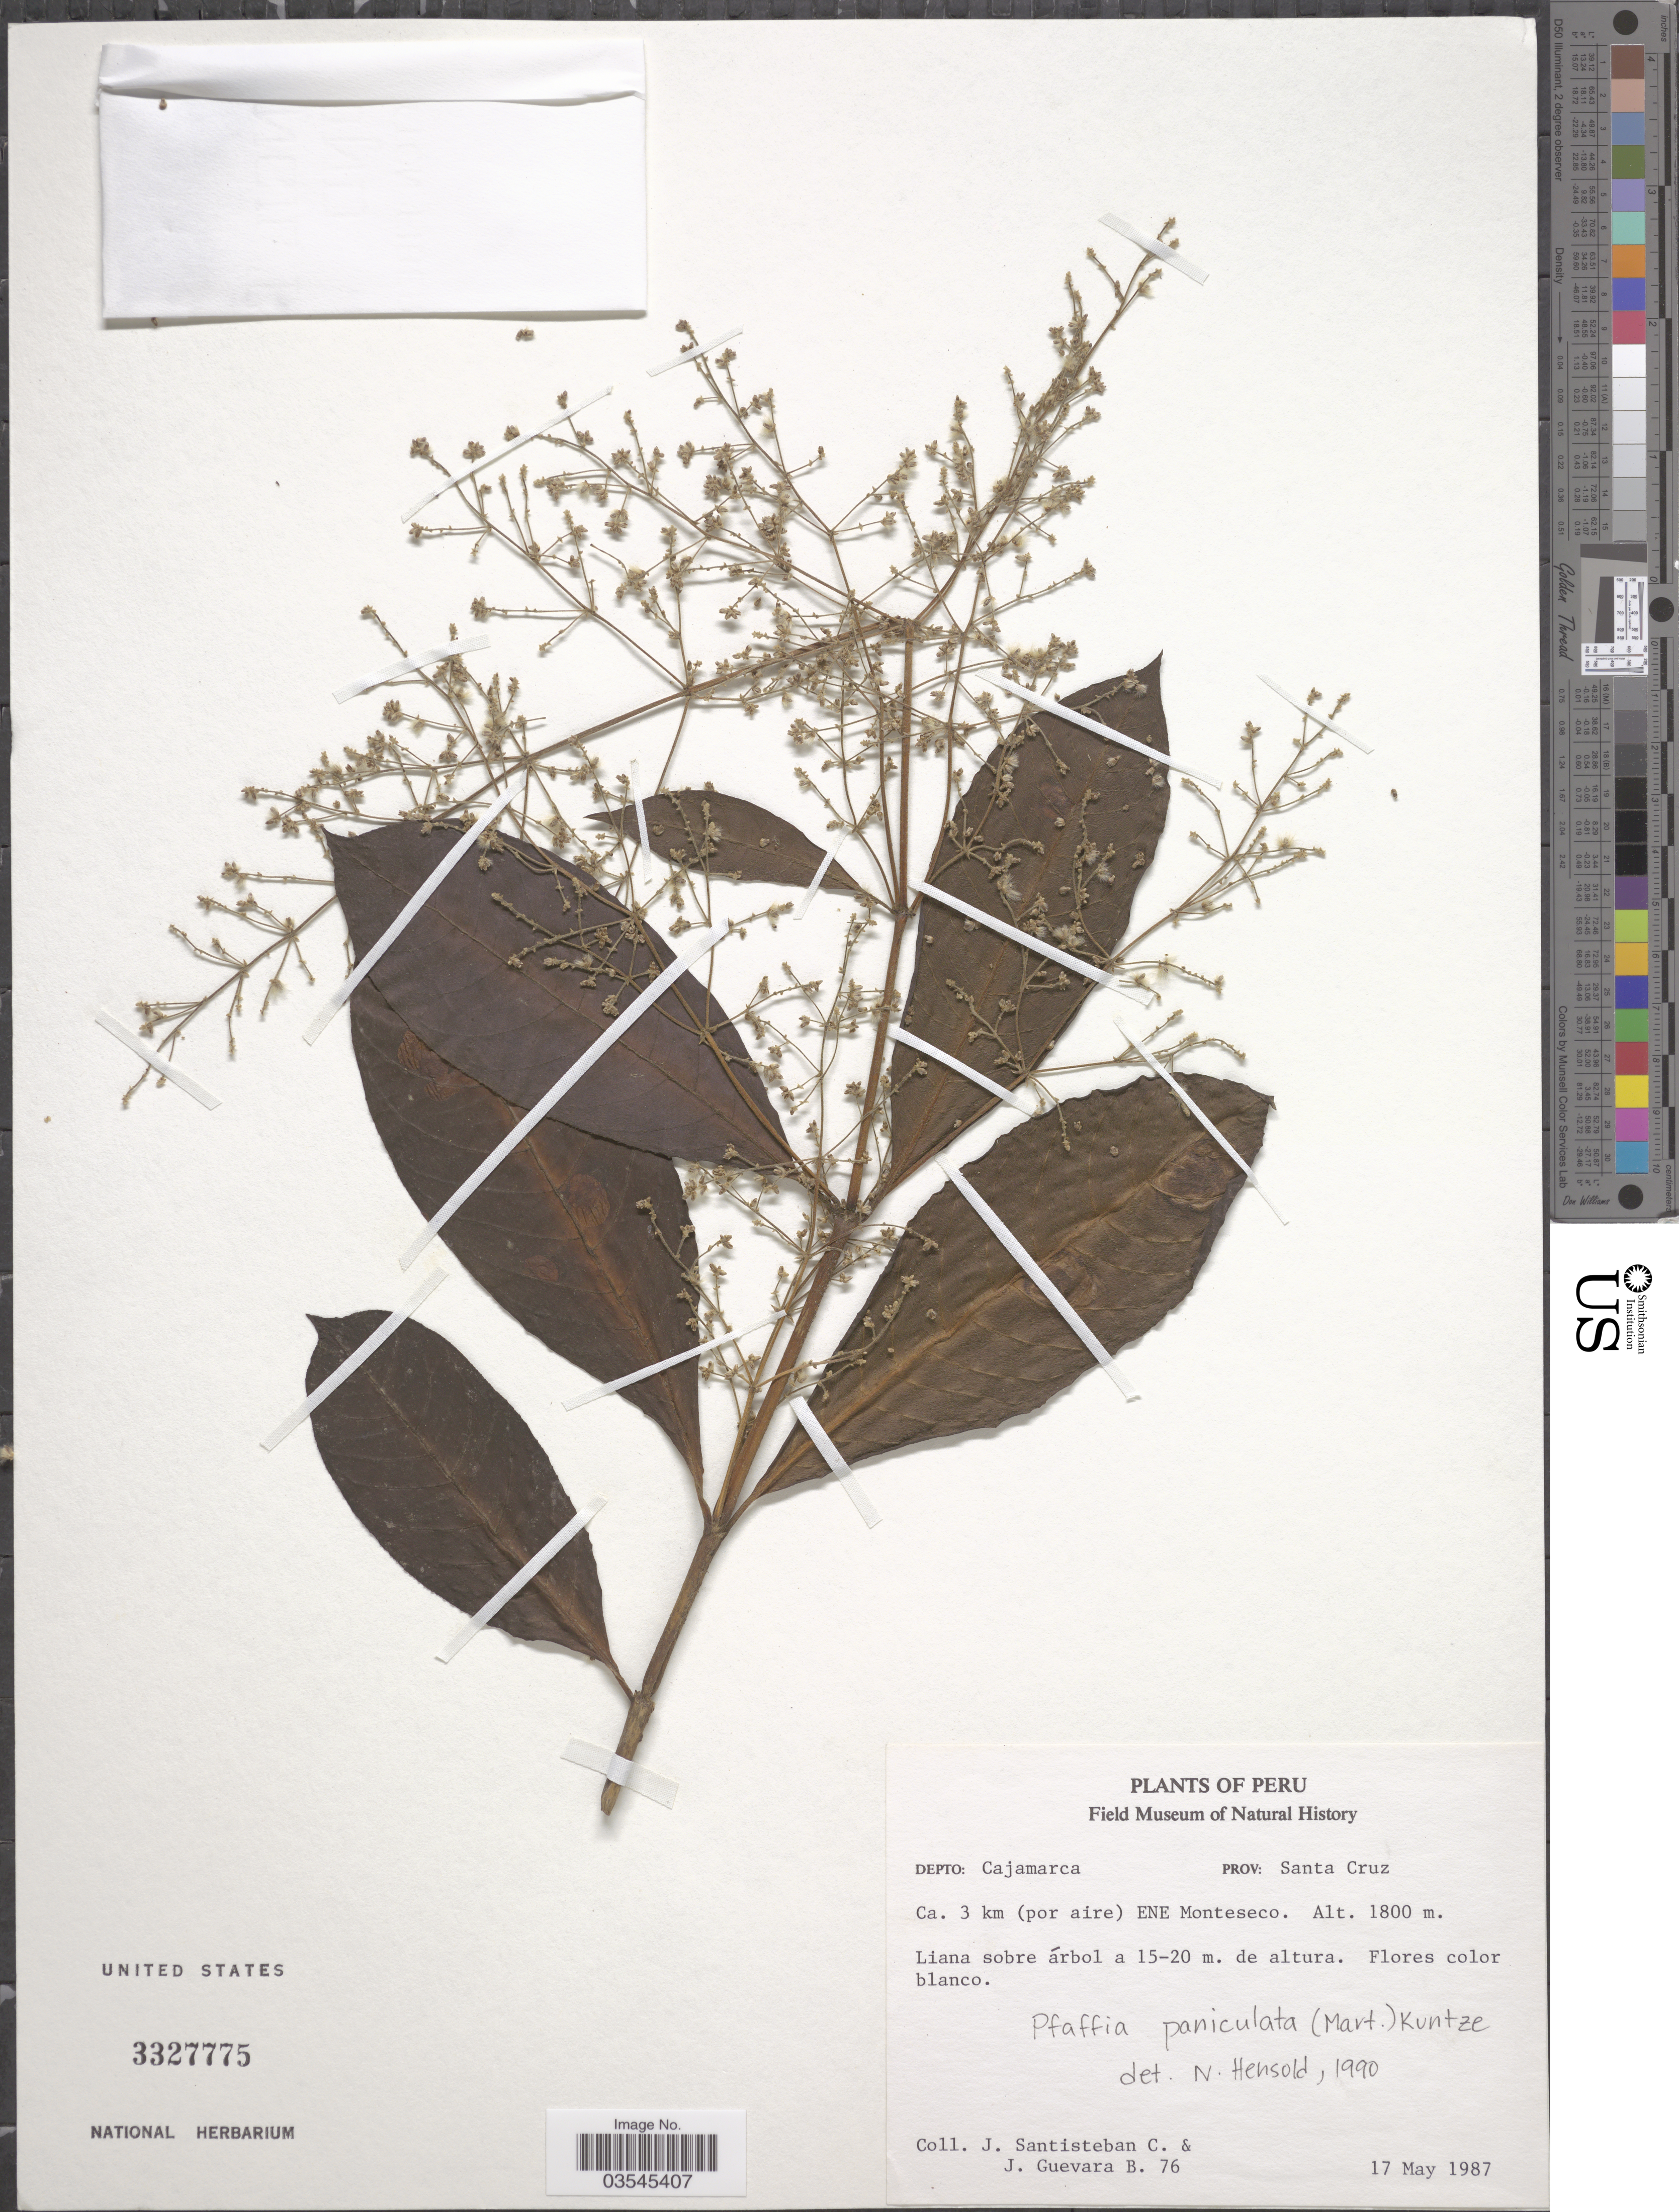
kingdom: Plantae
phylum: Tracheophyta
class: Magnoliopsida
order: Caryophyllales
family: Amaranthaceae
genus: Pfaffia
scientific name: Pfaffia paniculata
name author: (Mart.) Kuntze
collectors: J. Santisteban C. & J. Guevara B.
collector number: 76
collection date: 1987-05-17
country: Peru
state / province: Cajamarca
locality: Depto: Cajamarca. Prov: Santa Cruz. Ca. 3 km (por aire) ENE Monteseco.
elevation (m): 1800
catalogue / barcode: US 3327775